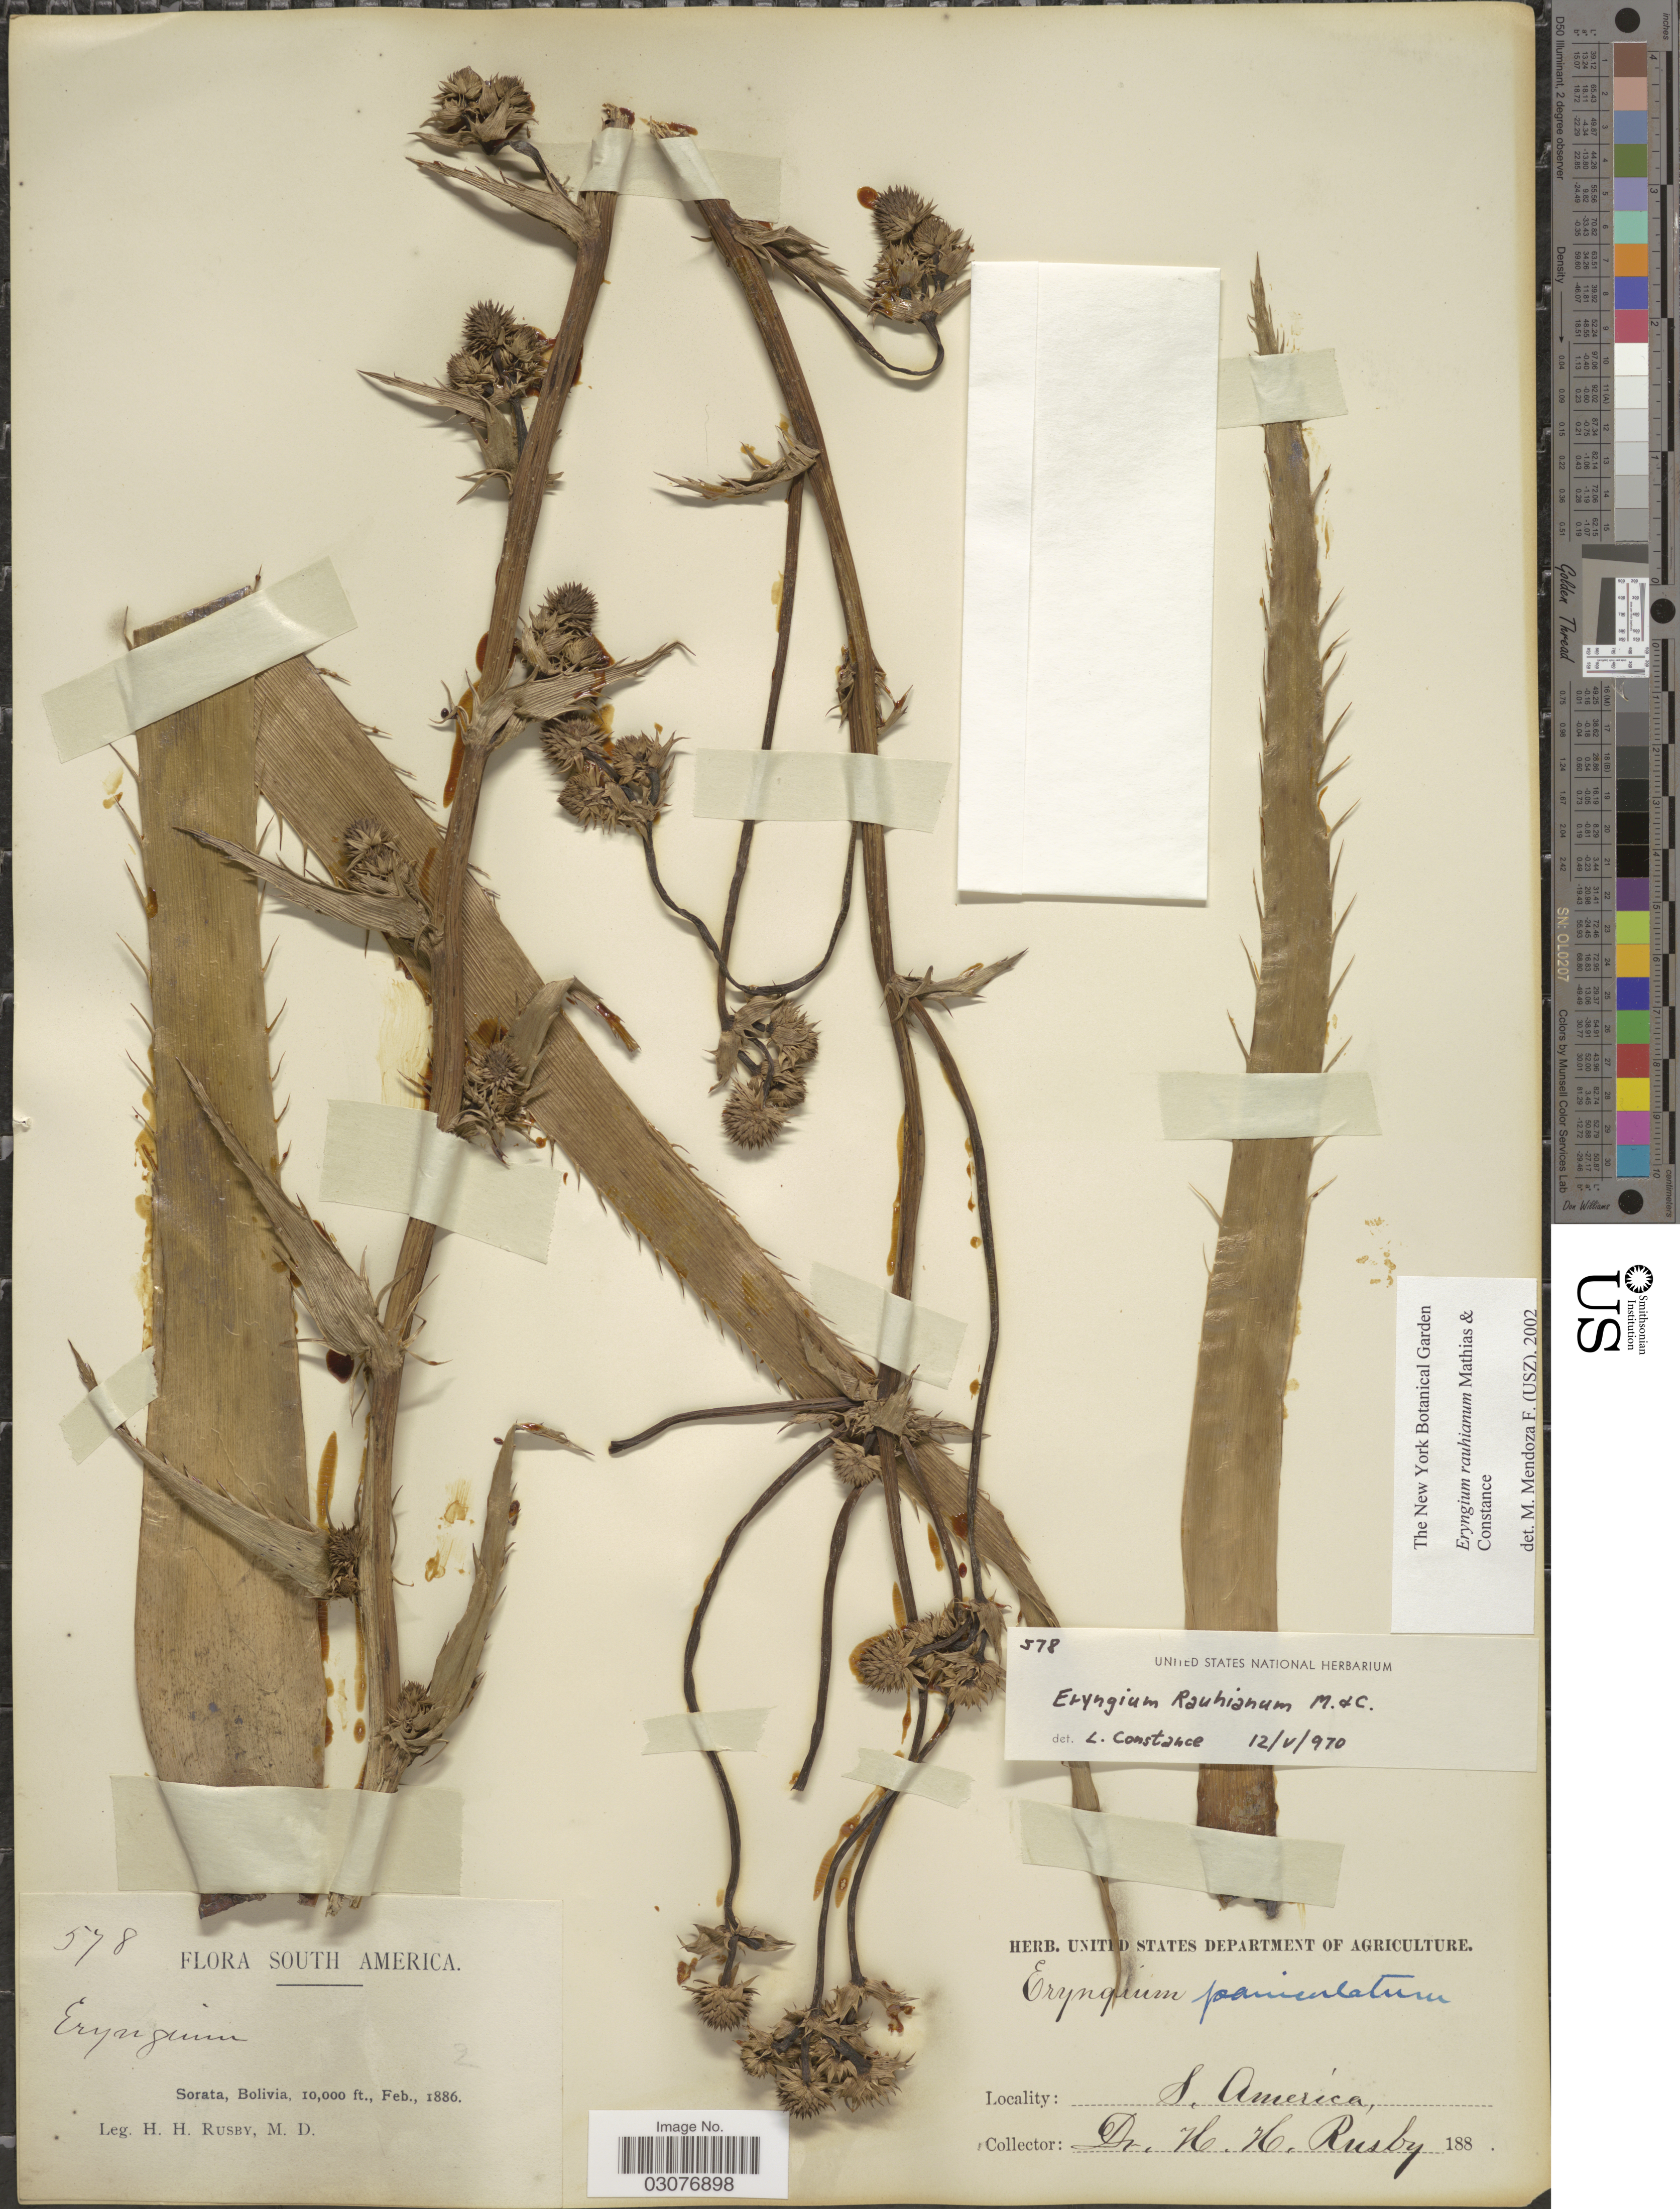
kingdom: Plantae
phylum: Tracheophyta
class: Magnoliopsida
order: Apiales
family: Apiaceae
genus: Eryngium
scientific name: Eryngium rauhianum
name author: Mathias & Constance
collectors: H. H. Rusby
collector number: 578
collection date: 1886-02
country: Bolivia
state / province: La Páz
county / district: Larecaja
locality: Sorata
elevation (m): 3048